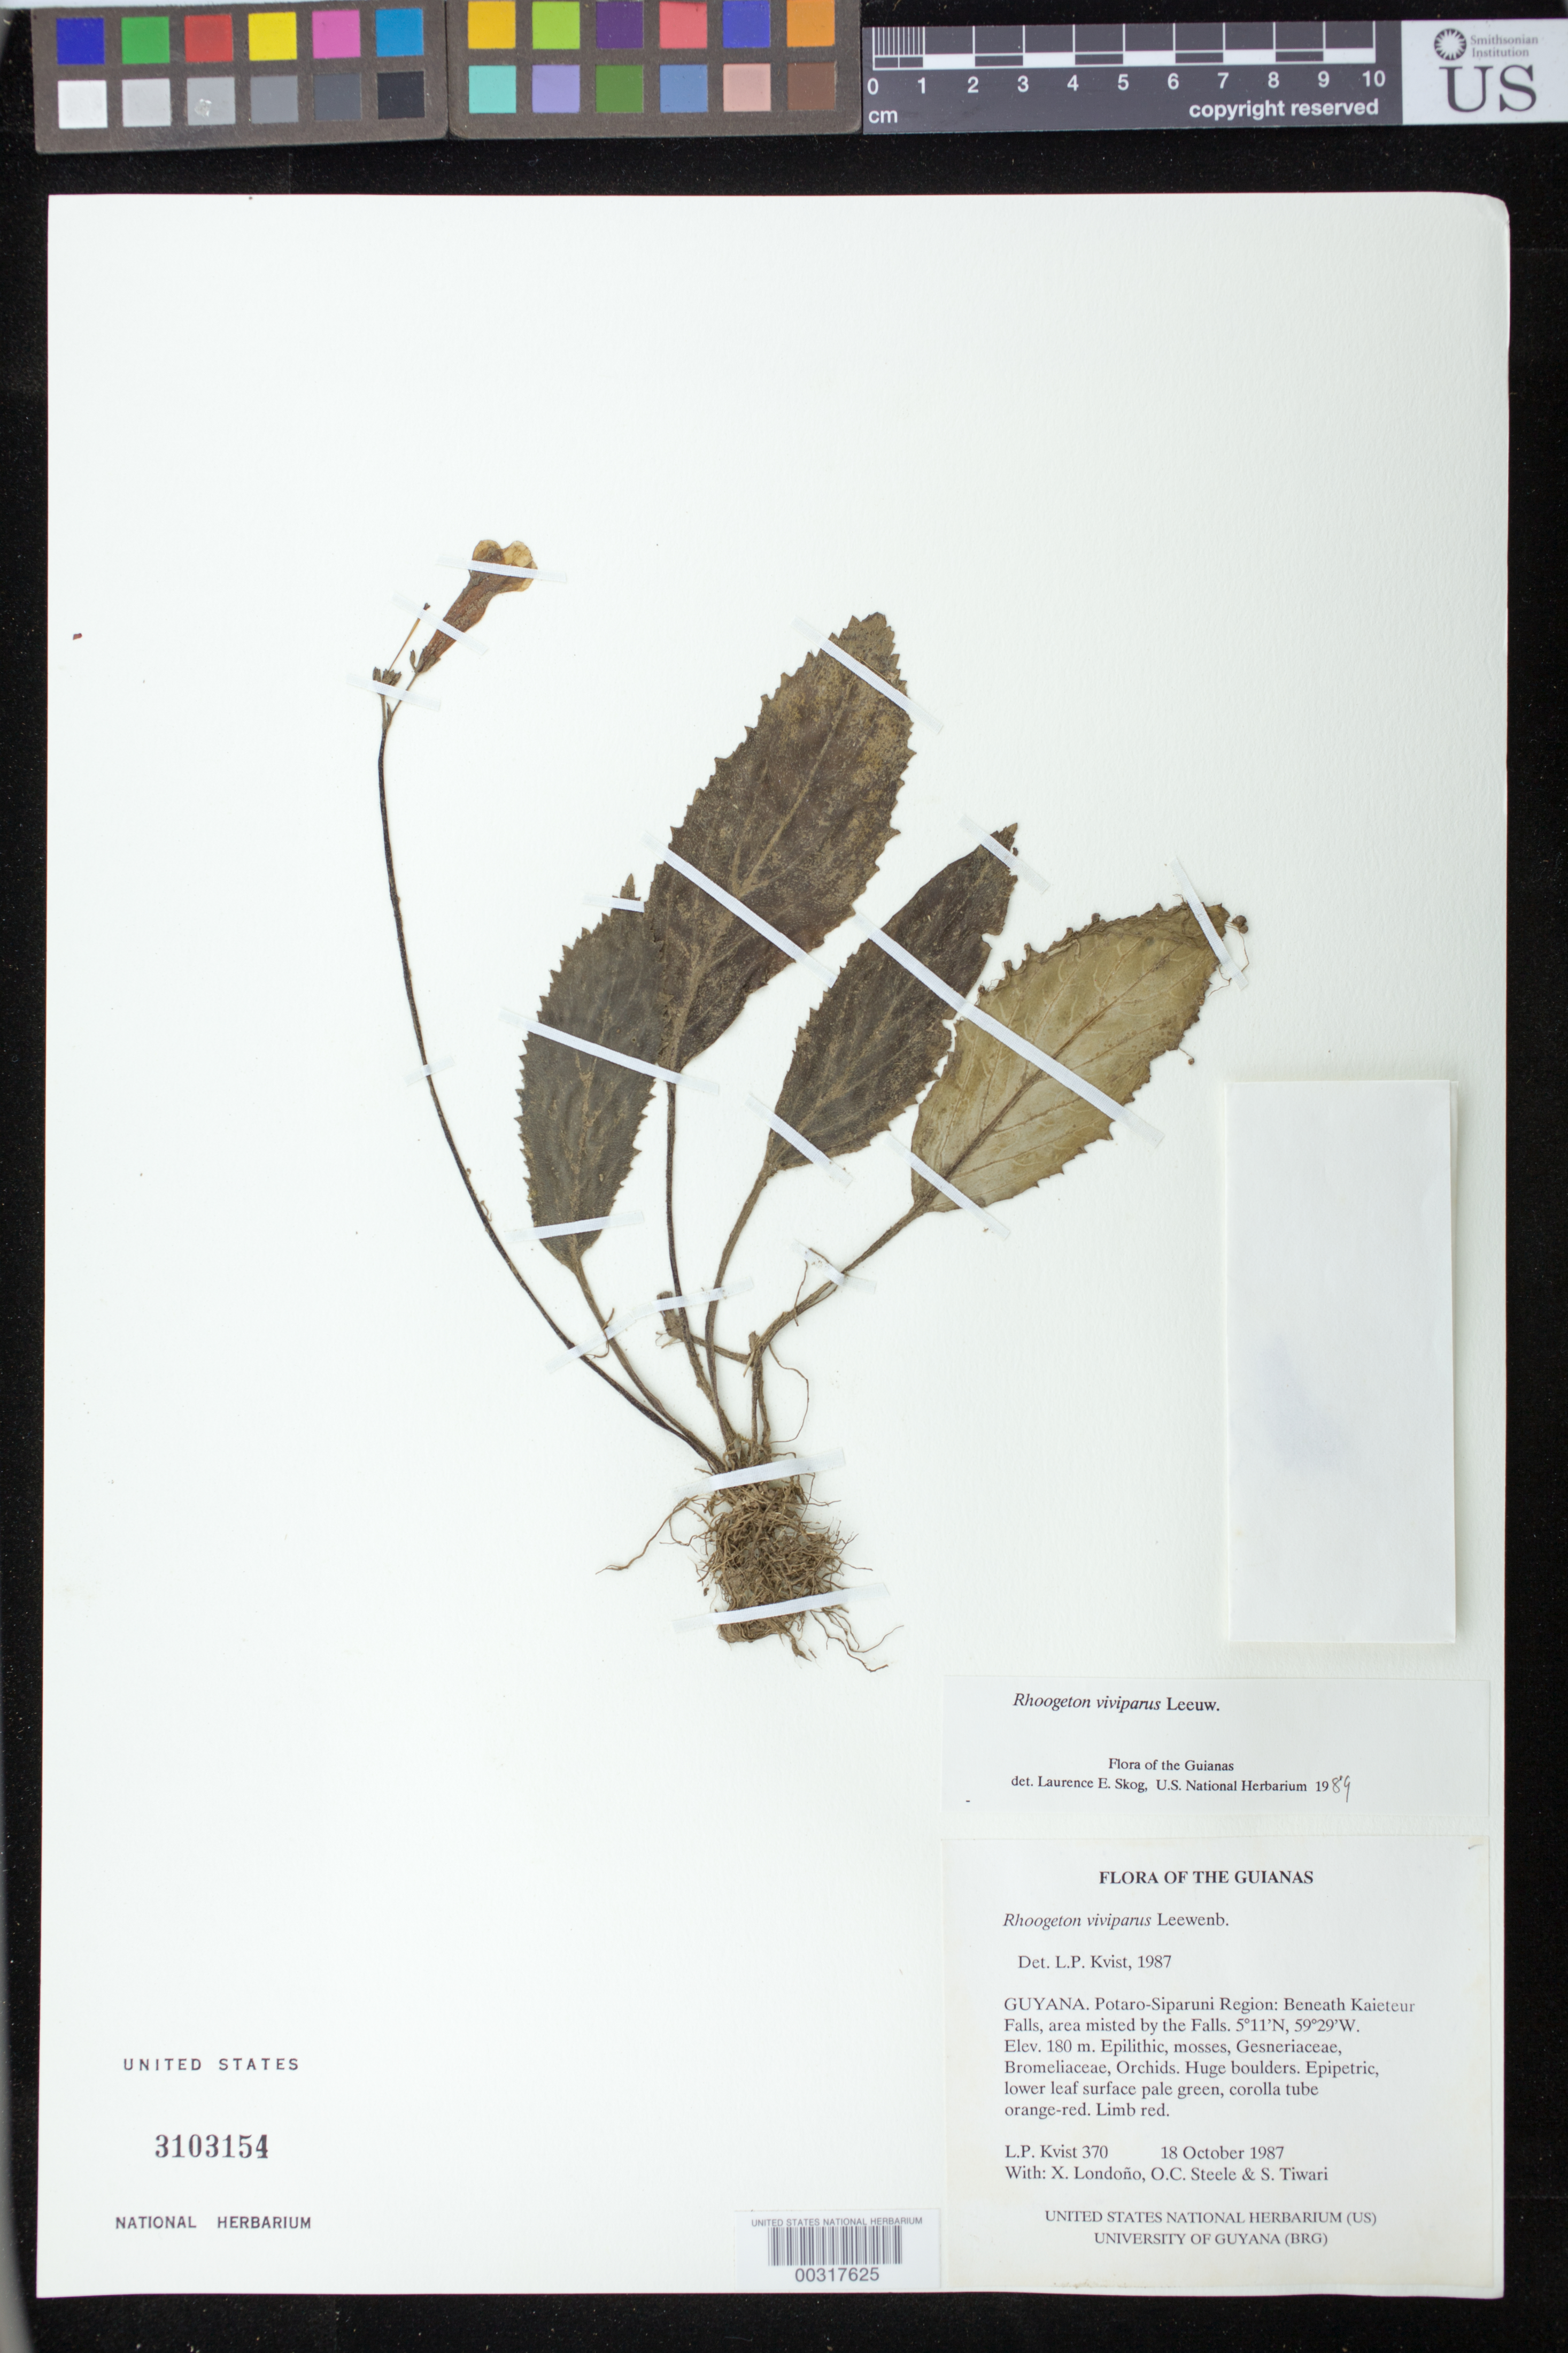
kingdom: Plantae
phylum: Tracheophyta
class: Magnoliopsida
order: Lamiales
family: Gesneriaceae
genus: Rhoogeton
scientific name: Rhoogeton viviparus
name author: Leeuwenb.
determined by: Skog, Laurence E.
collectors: L. P. Kvist, X. Londoño, O. C. Steele & S. Tiwari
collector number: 370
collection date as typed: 18 Oct 1987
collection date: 1987-10-18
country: Guyana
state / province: Potaro-Siparuni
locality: Beneath Kaieteur Falls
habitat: Area misted by falls; epilithic, mosses, Gesneriaceae, Bromeliaceae, orchids. Huge boulders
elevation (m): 180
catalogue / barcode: US 3103154